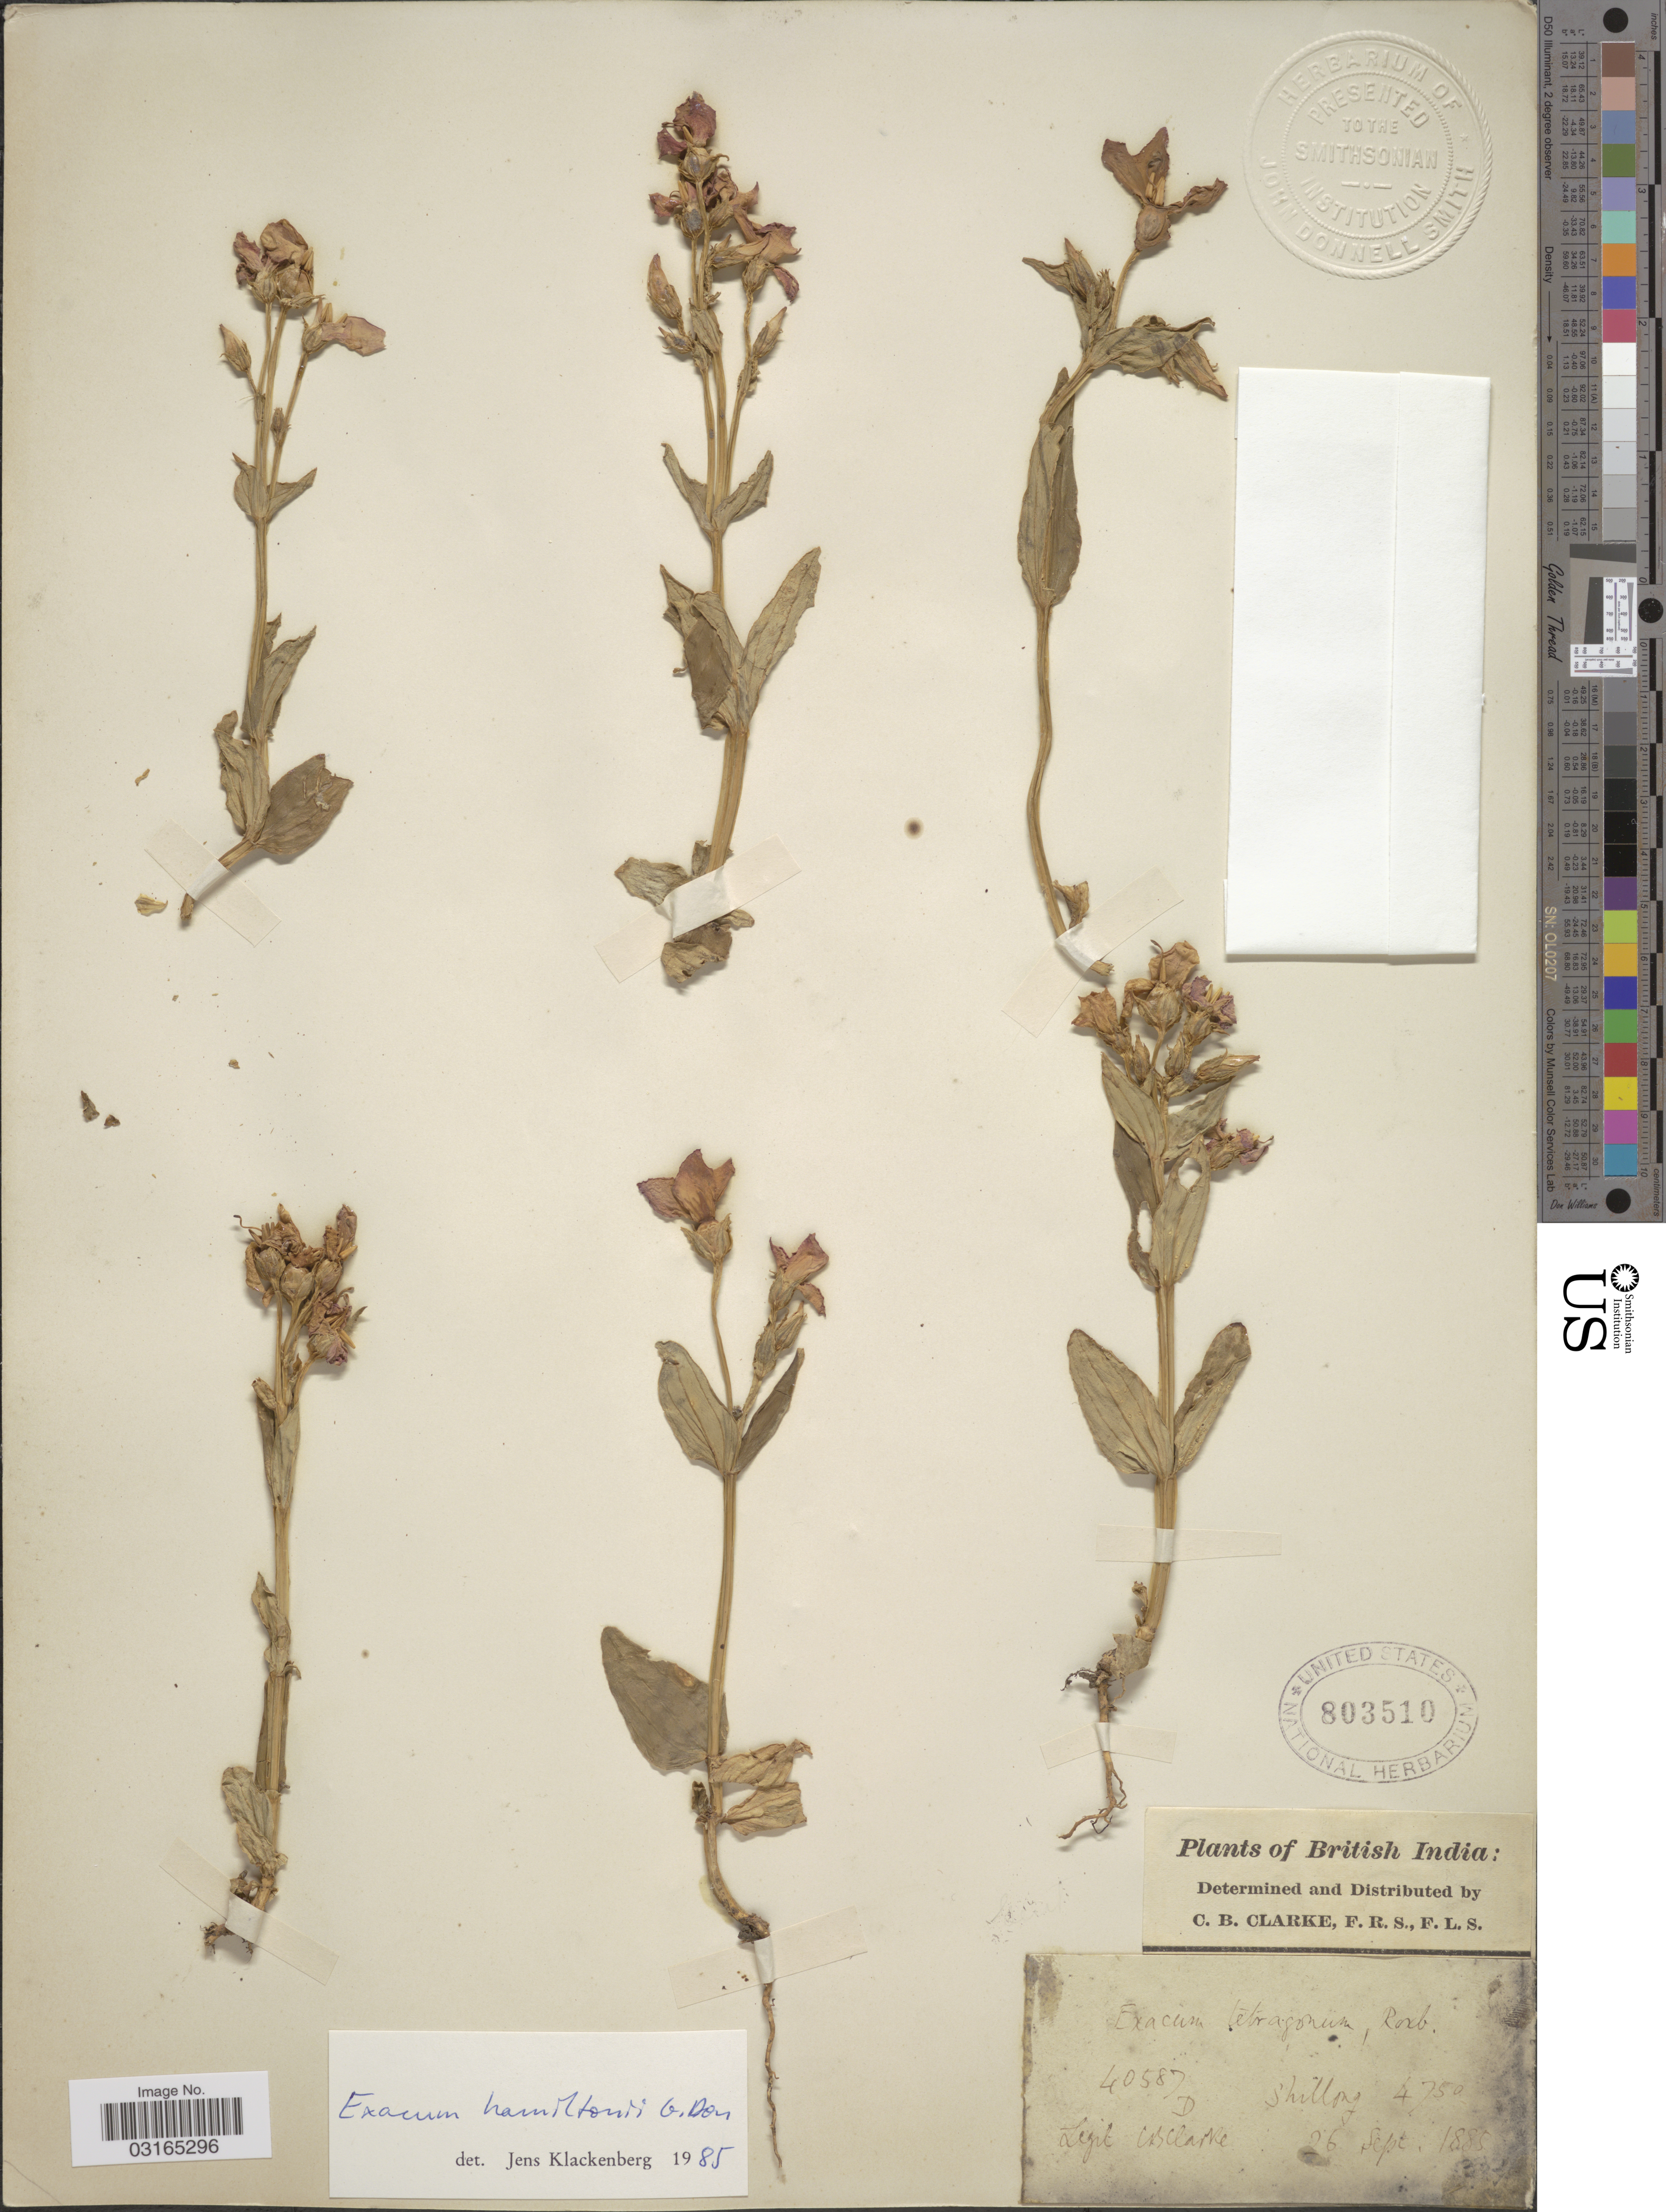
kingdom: Plantae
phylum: Tracheophyta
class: Magnoliopsida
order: Gentianales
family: Gentianaceae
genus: Exacum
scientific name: Exacum hamiltonii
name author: G. Don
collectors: C. B. Clarke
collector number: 40587D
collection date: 1885-09-26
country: India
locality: British India. Shillong.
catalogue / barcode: US 803510